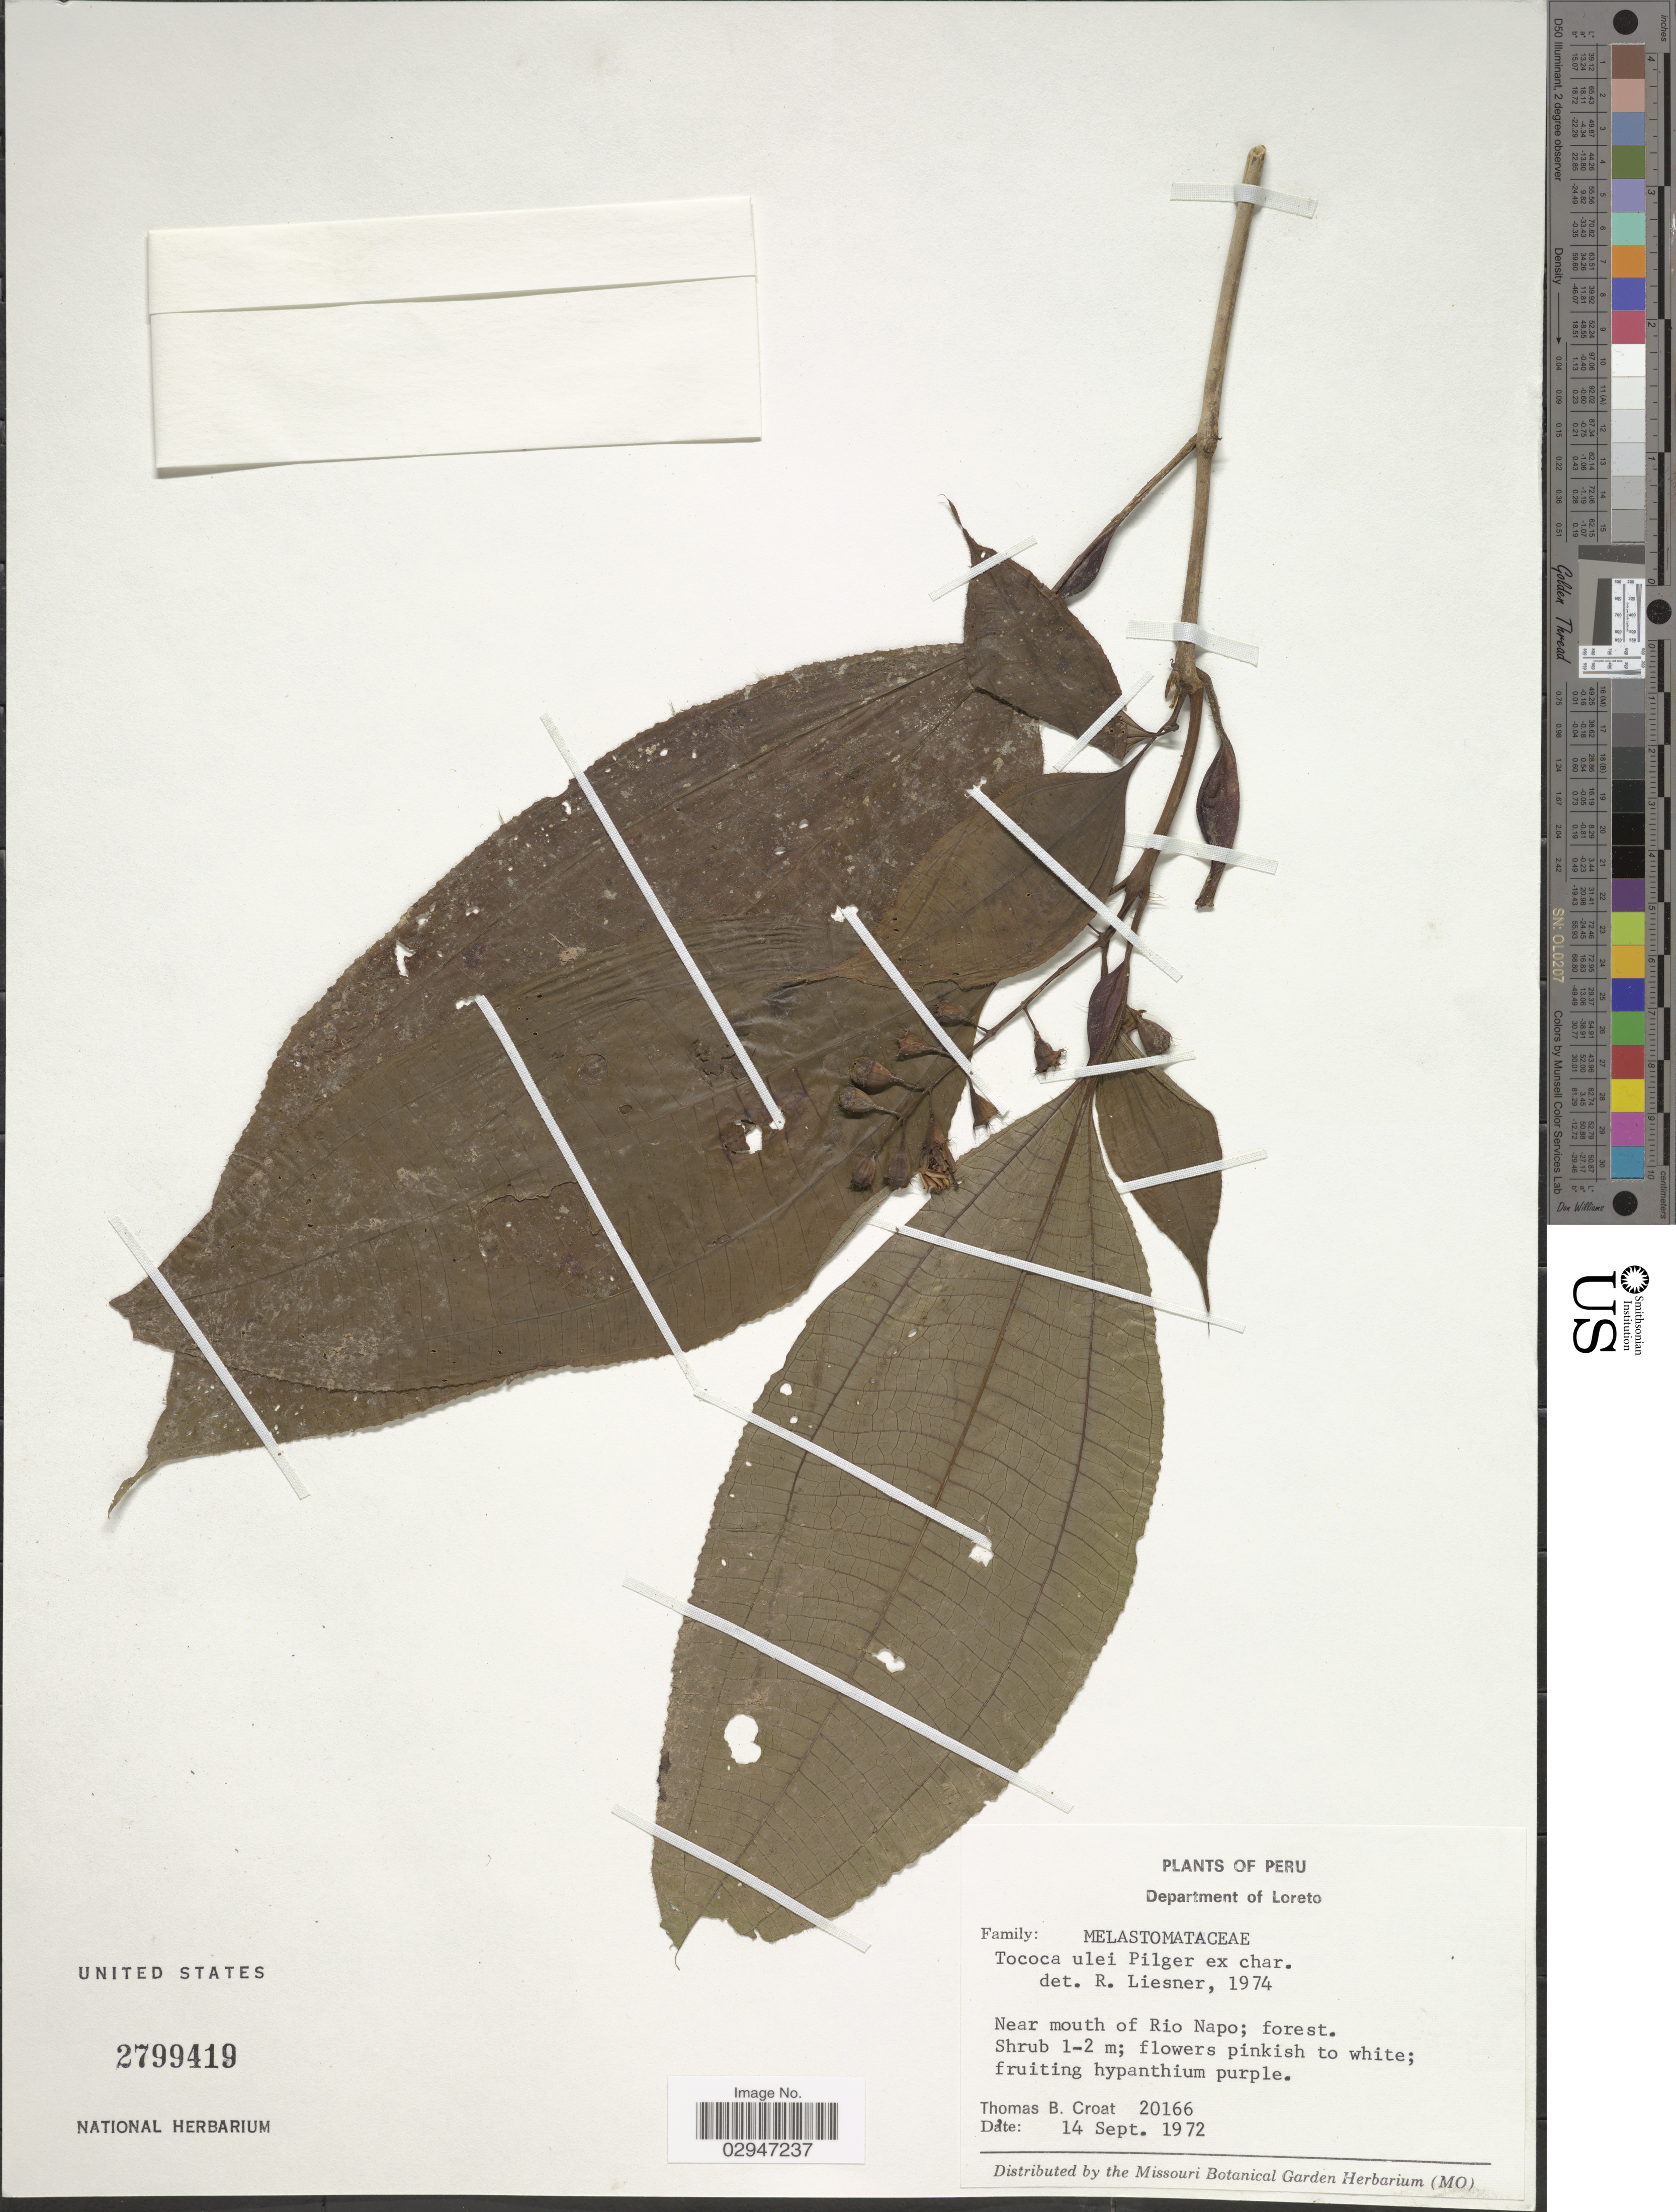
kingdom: Plantae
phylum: Tracheophyta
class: Magnoliopsida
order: Myrtales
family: Melastomataceae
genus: Tococa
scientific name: Tococa ulei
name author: Pilg.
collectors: T. B. Croat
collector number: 20166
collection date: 1972-09-14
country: Peru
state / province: Loreto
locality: Department of Loreto. Near mouth of Rio Napo.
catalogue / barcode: US 2799419